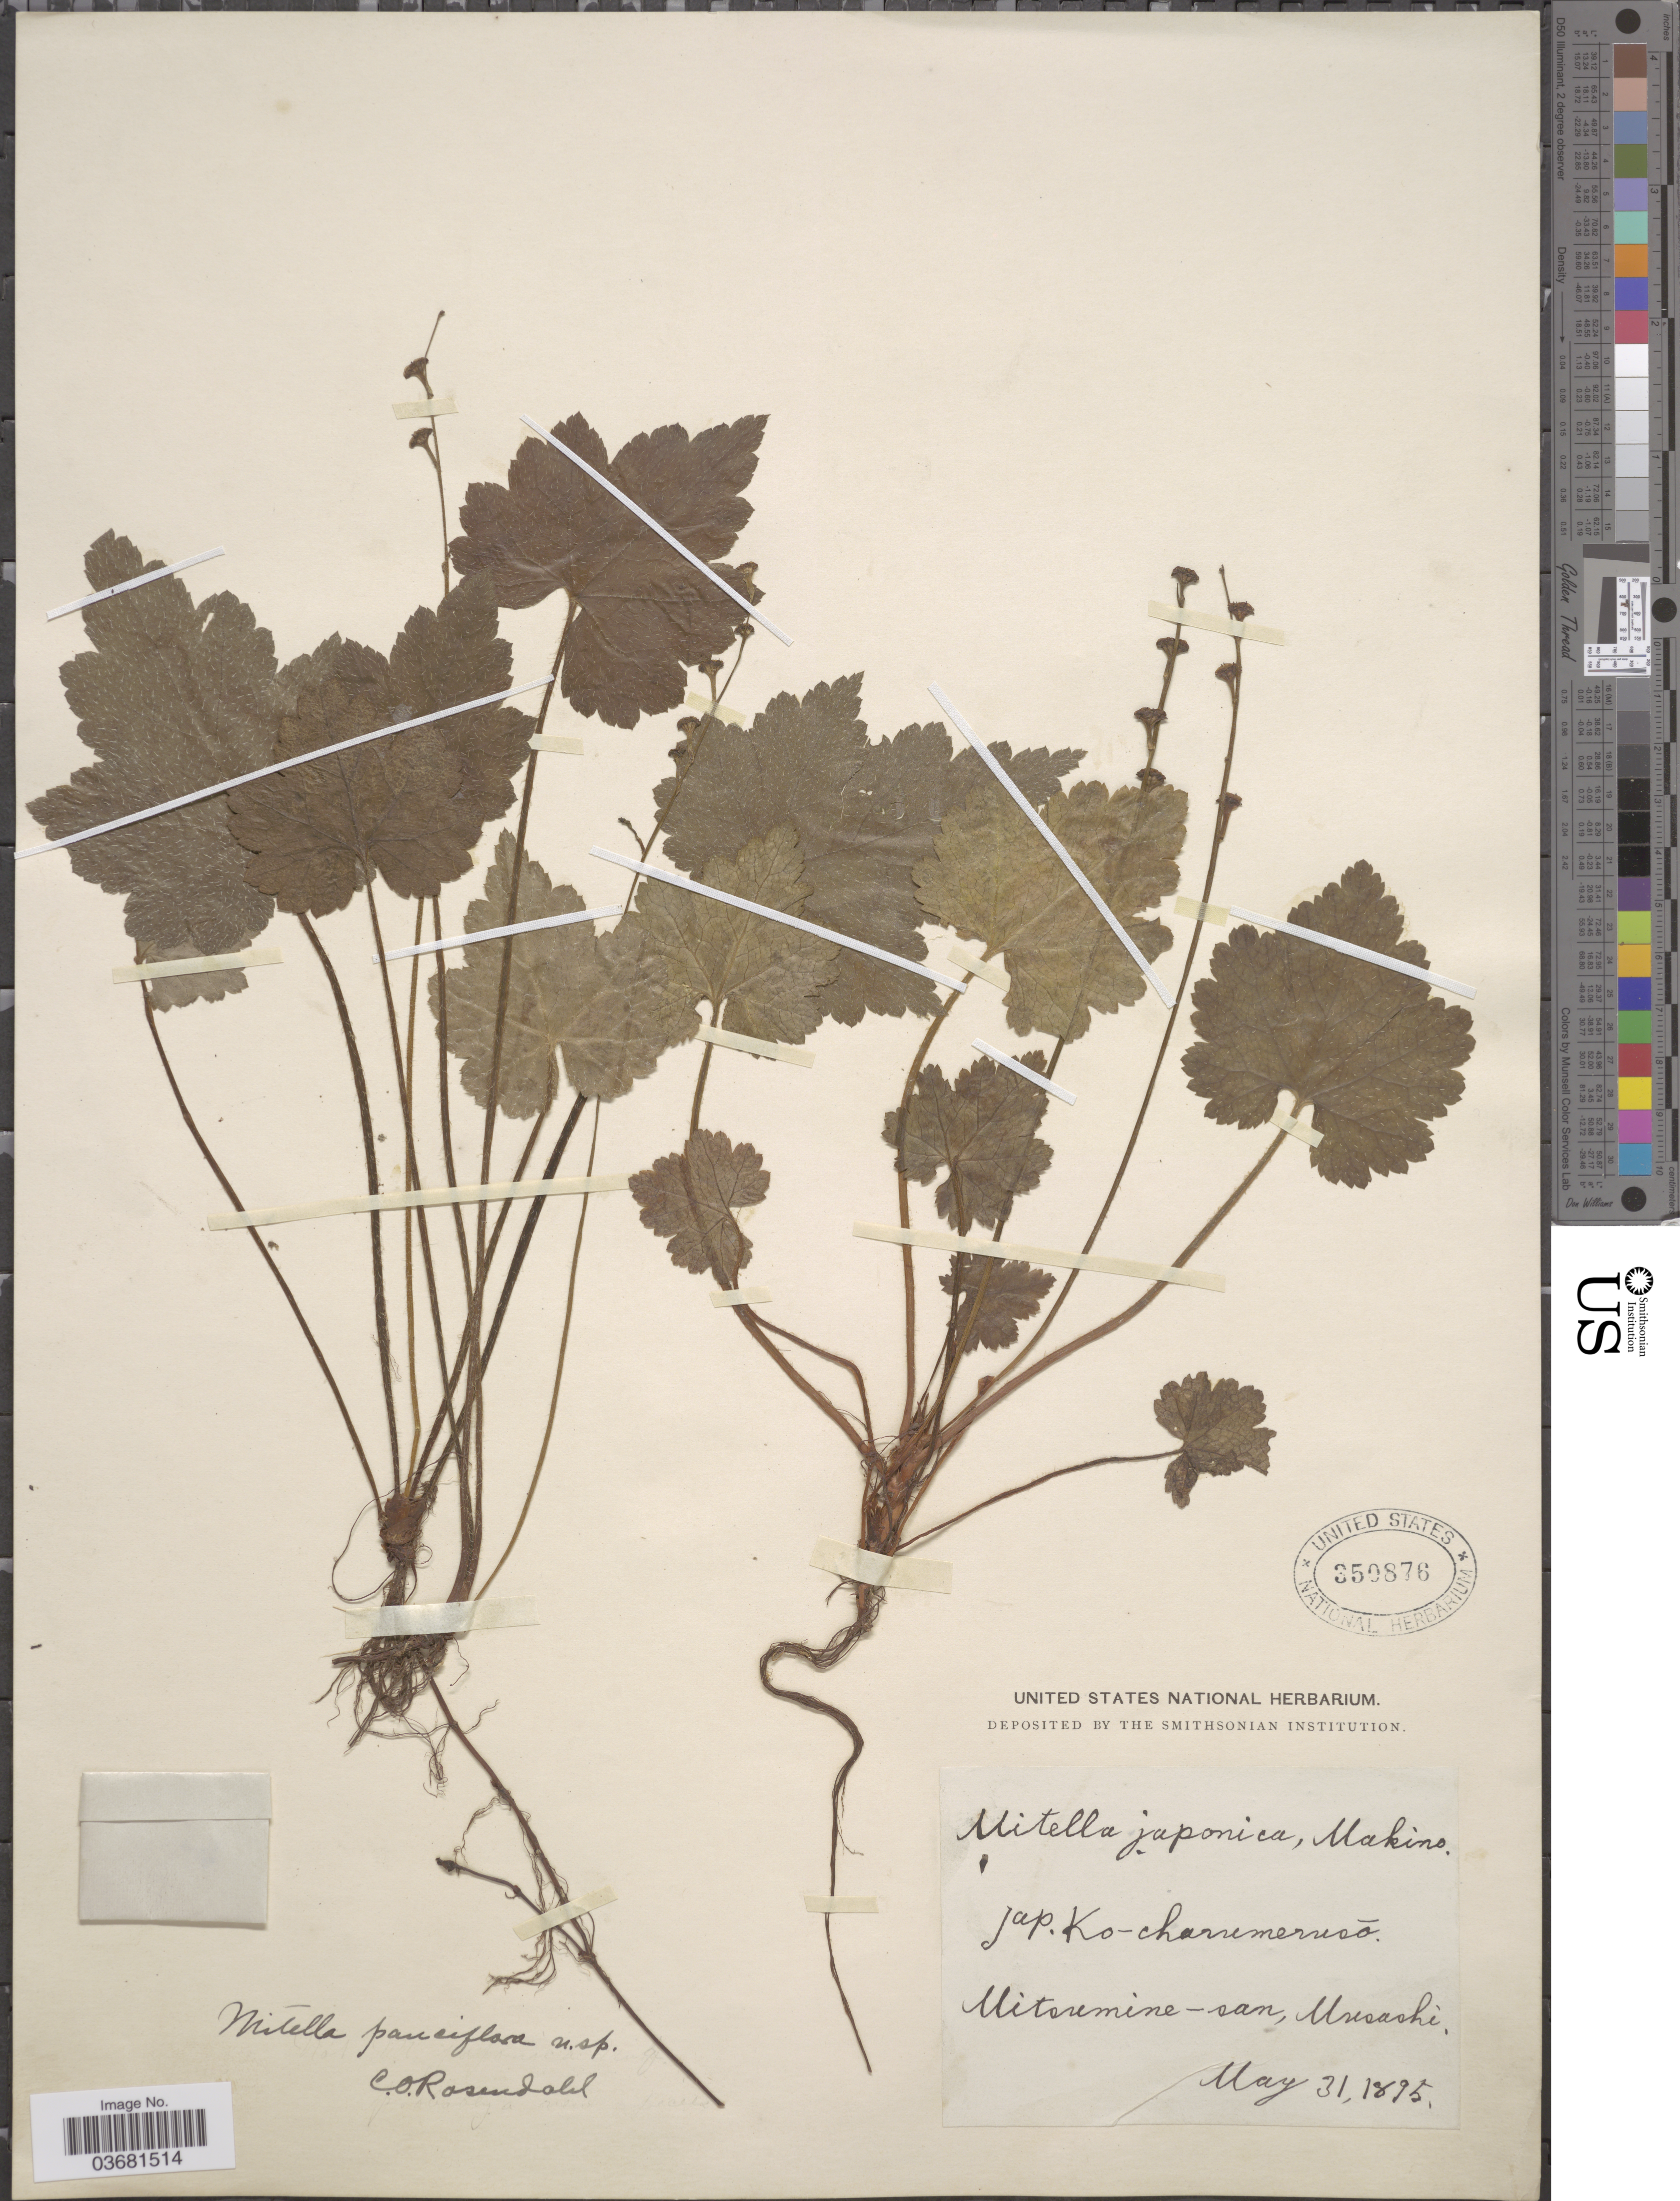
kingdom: Plantae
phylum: Tracheophyta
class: Magnoliopsida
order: Saxifragales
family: Saxifragaceae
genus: Mitella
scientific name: Mitella pauciflora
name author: Rosend.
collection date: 1895-05-31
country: Japan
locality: Mitsumine-san, Musashi.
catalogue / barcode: US 350876